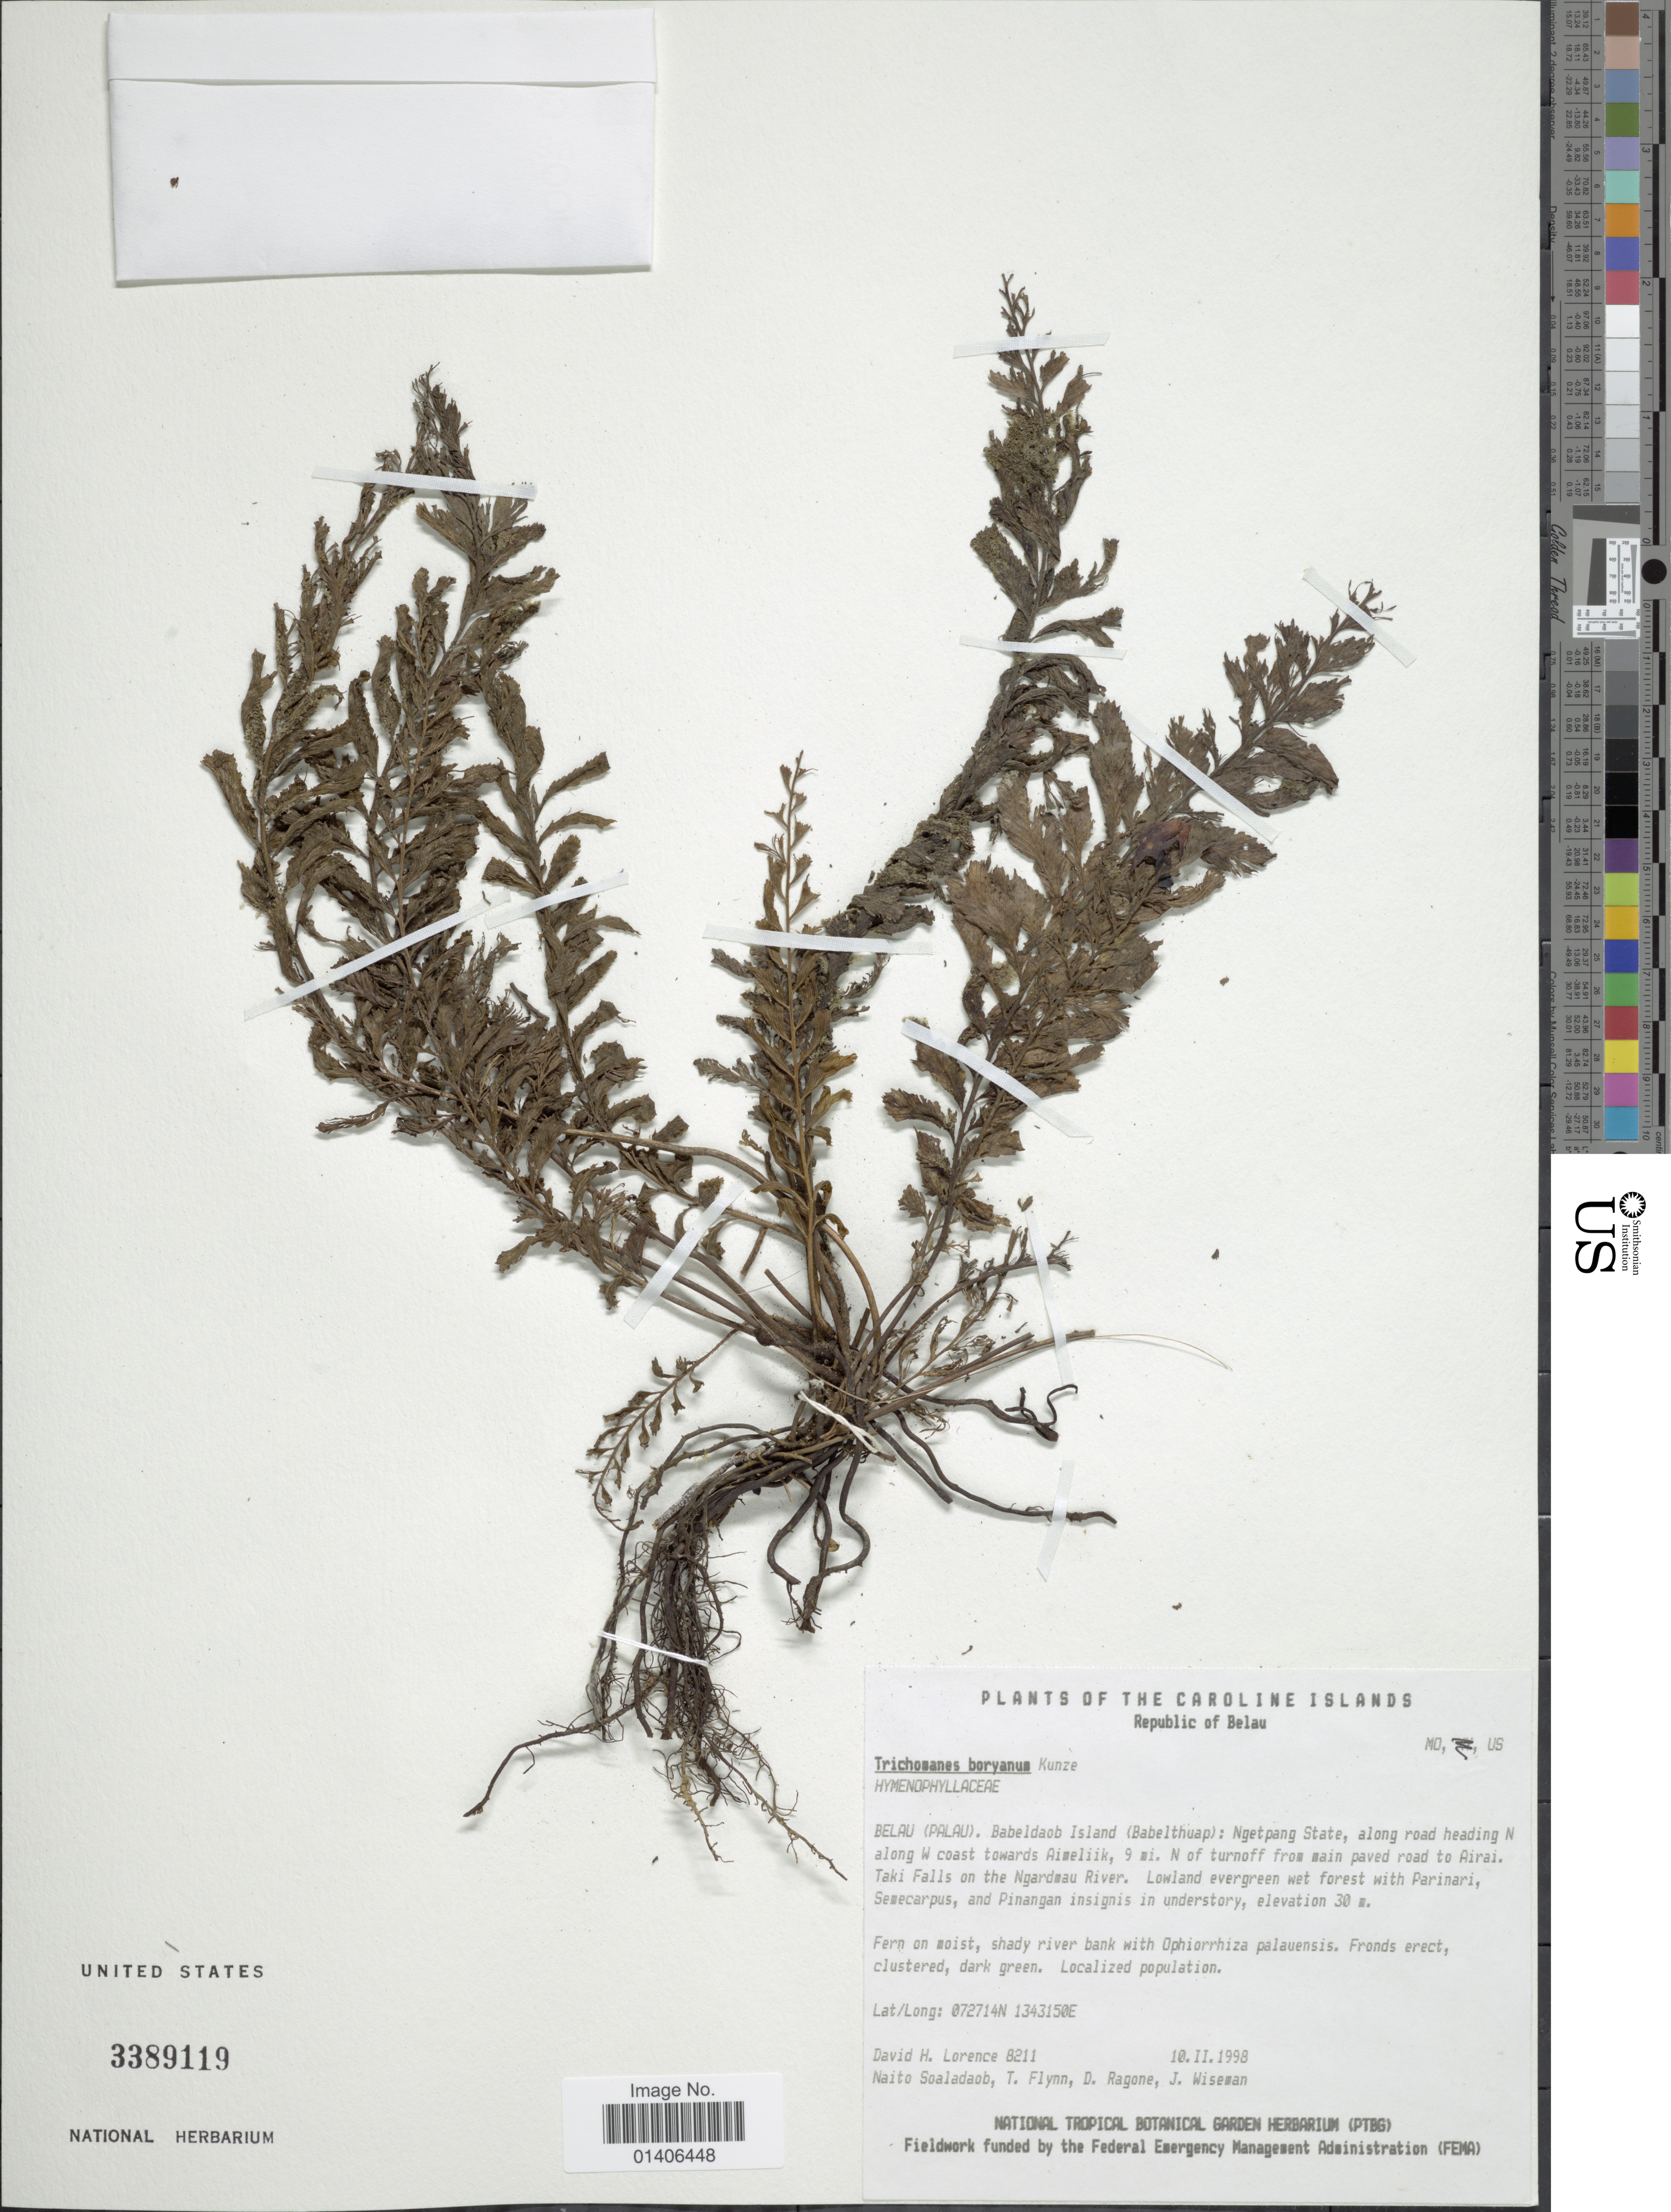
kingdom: Plantae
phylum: Tracheophyta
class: Polypodiopsida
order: Hymenophyllales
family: Hymenophyllaceae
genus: Cephalomanes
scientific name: Cephalomanes atrovirens subsp. boryanum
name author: (Kunze) K. Iwats.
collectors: D. Lorence, N. Soaladaob, T. Flynn, D. Ragone & J. Wiseman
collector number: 8211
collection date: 1998-02-10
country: Palau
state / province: Ngatpang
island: Babeldaob [Babelthuap]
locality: Belau (Palau) Babeldao Island (Babelthuap): Ngatpang State, along road heading N along W coast towards Aimeliik, 9 mi. N of turnoff from main road to Airai, Taki Falls on the Ngardmau River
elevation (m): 30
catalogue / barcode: US 3389119